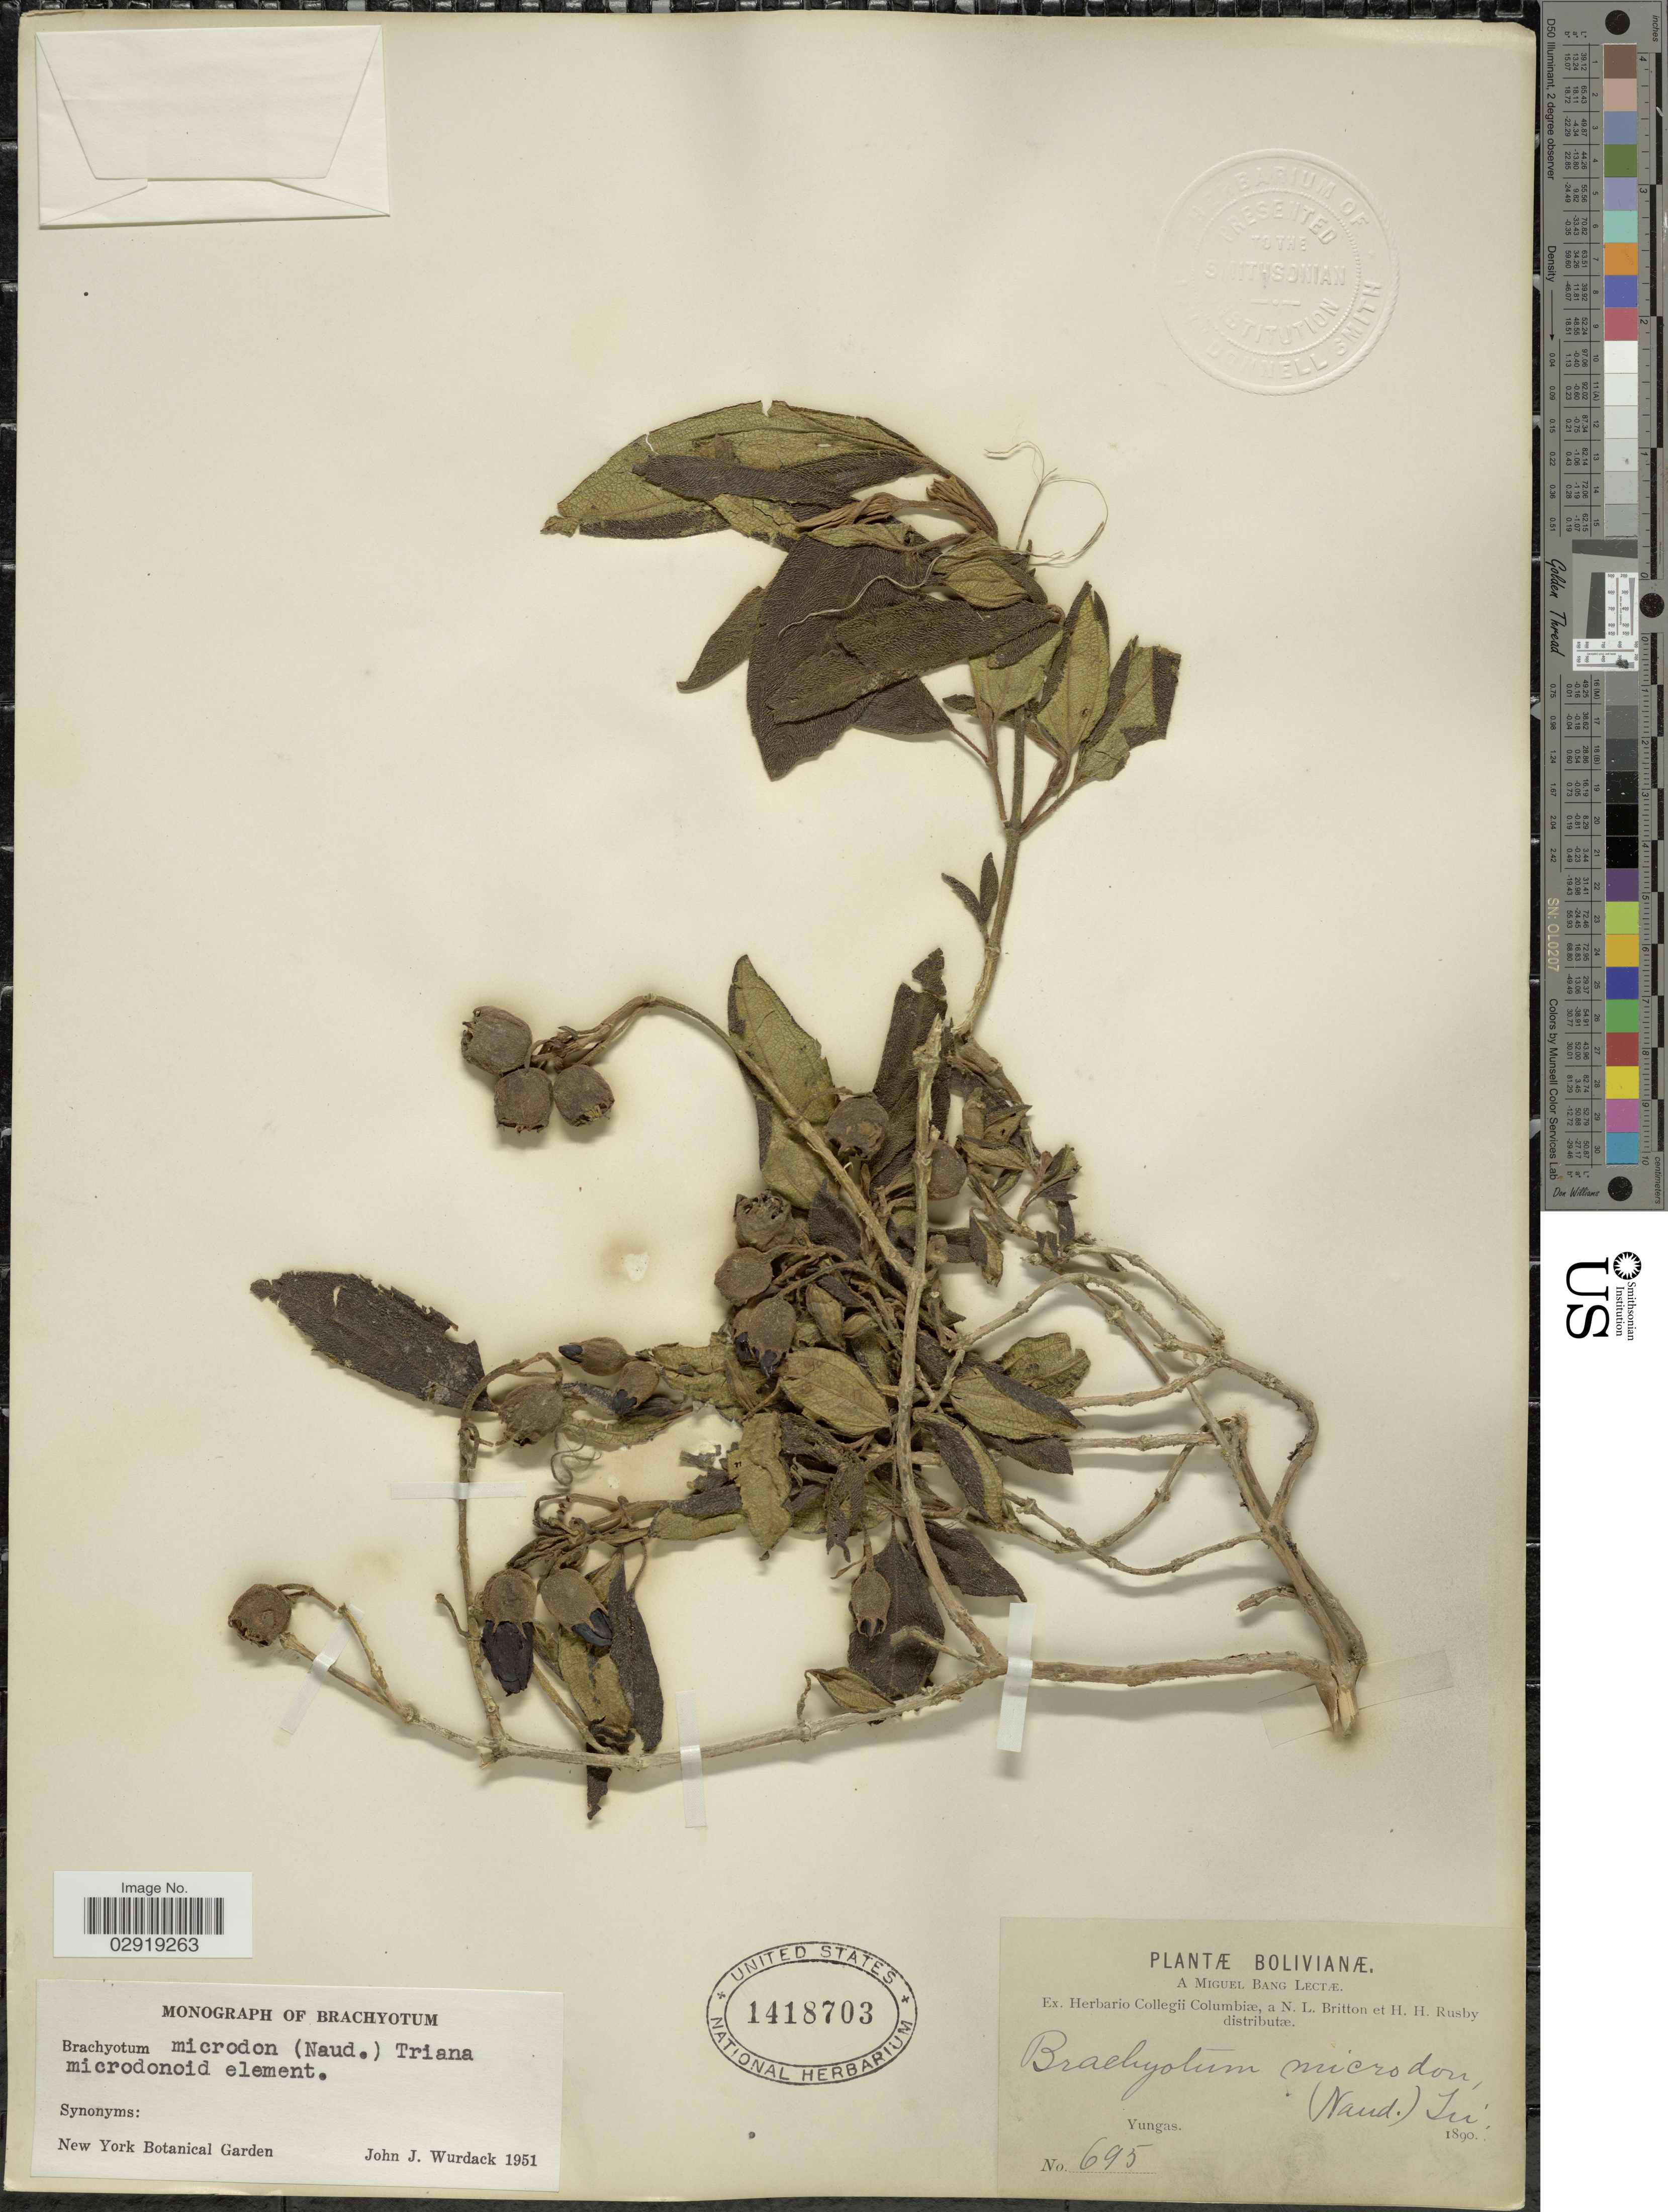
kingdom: Plantae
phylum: Tracheophyta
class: Magnoliopsida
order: Myrtales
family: Melastomataceae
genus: Brachyotum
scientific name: Brachyotum microdon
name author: (Naudin) Triana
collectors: M. Bang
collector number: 695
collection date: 1890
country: Bolivia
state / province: La Paz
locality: Yungas.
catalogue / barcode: US 1418703